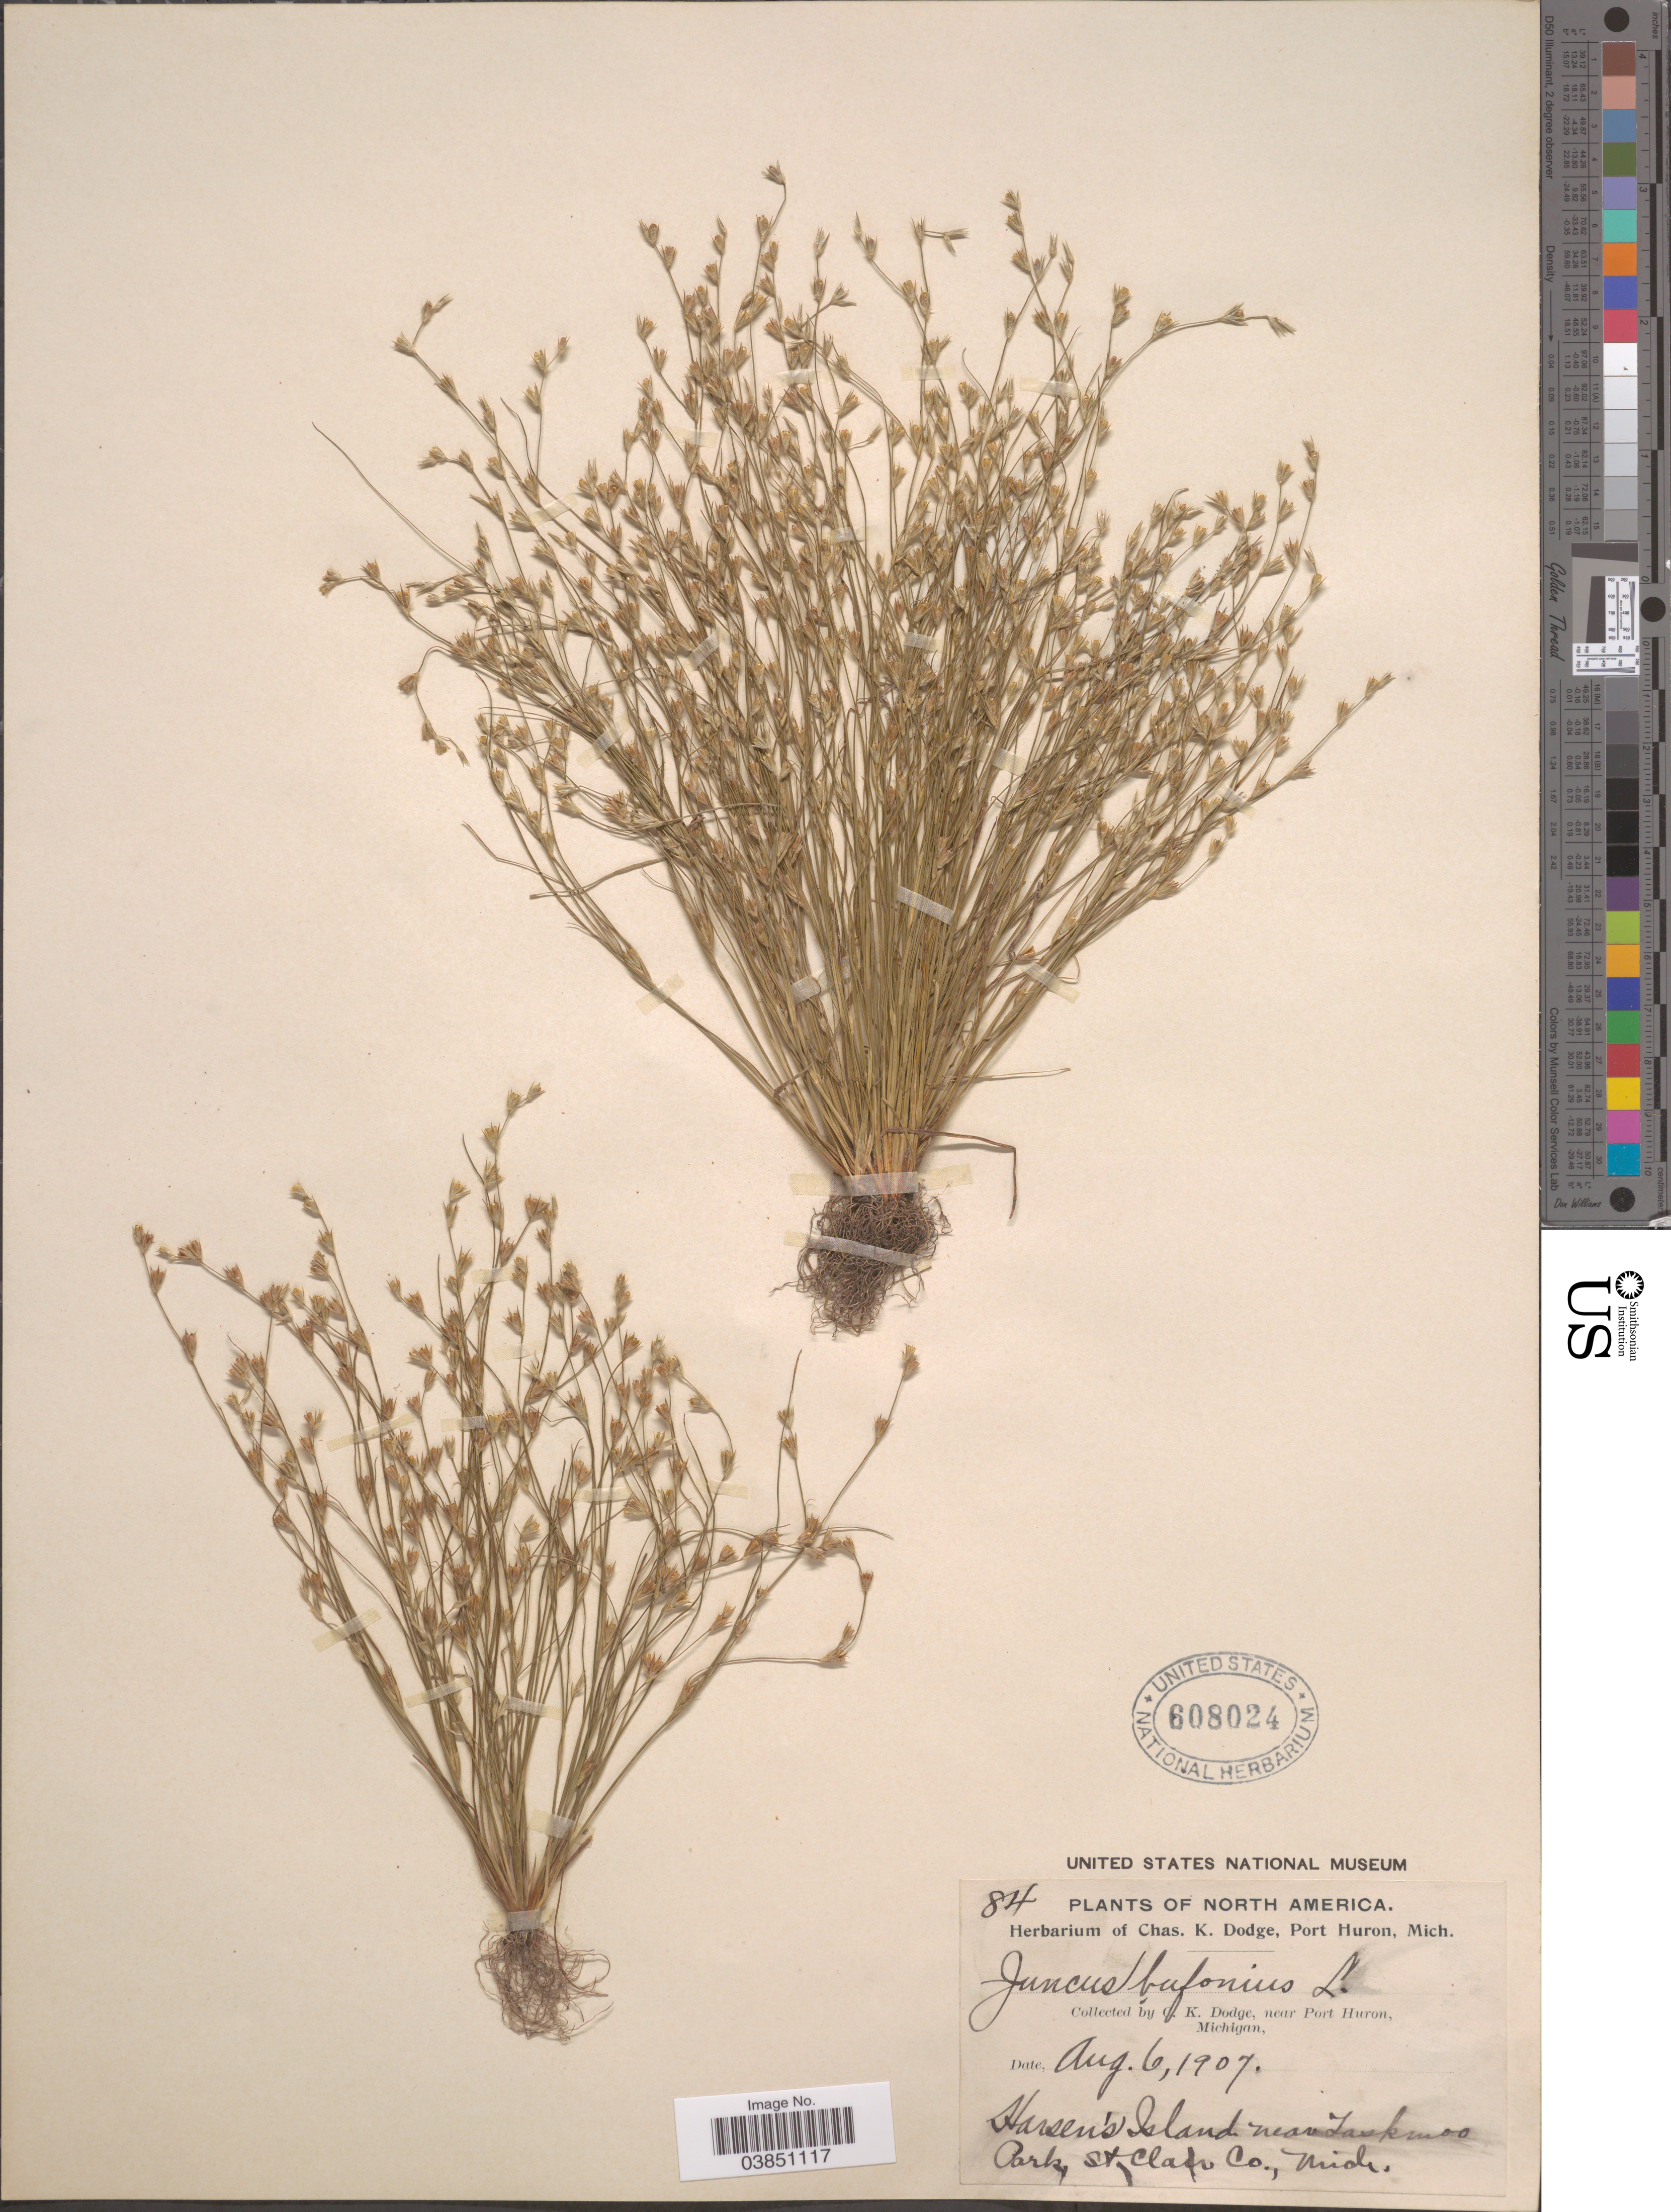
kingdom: Plantae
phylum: Tracheophyta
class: Liliopsida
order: Poales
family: Juncaceae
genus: Juncus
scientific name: Juncus bufonius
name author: L.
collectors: C. K. Dodge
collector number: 84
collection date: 1907-08-06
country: United States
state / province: Michigan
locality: Near Port Huron. Harsen's Island near Taskmoo Park, St. Clair Co.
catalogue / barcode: US 608024